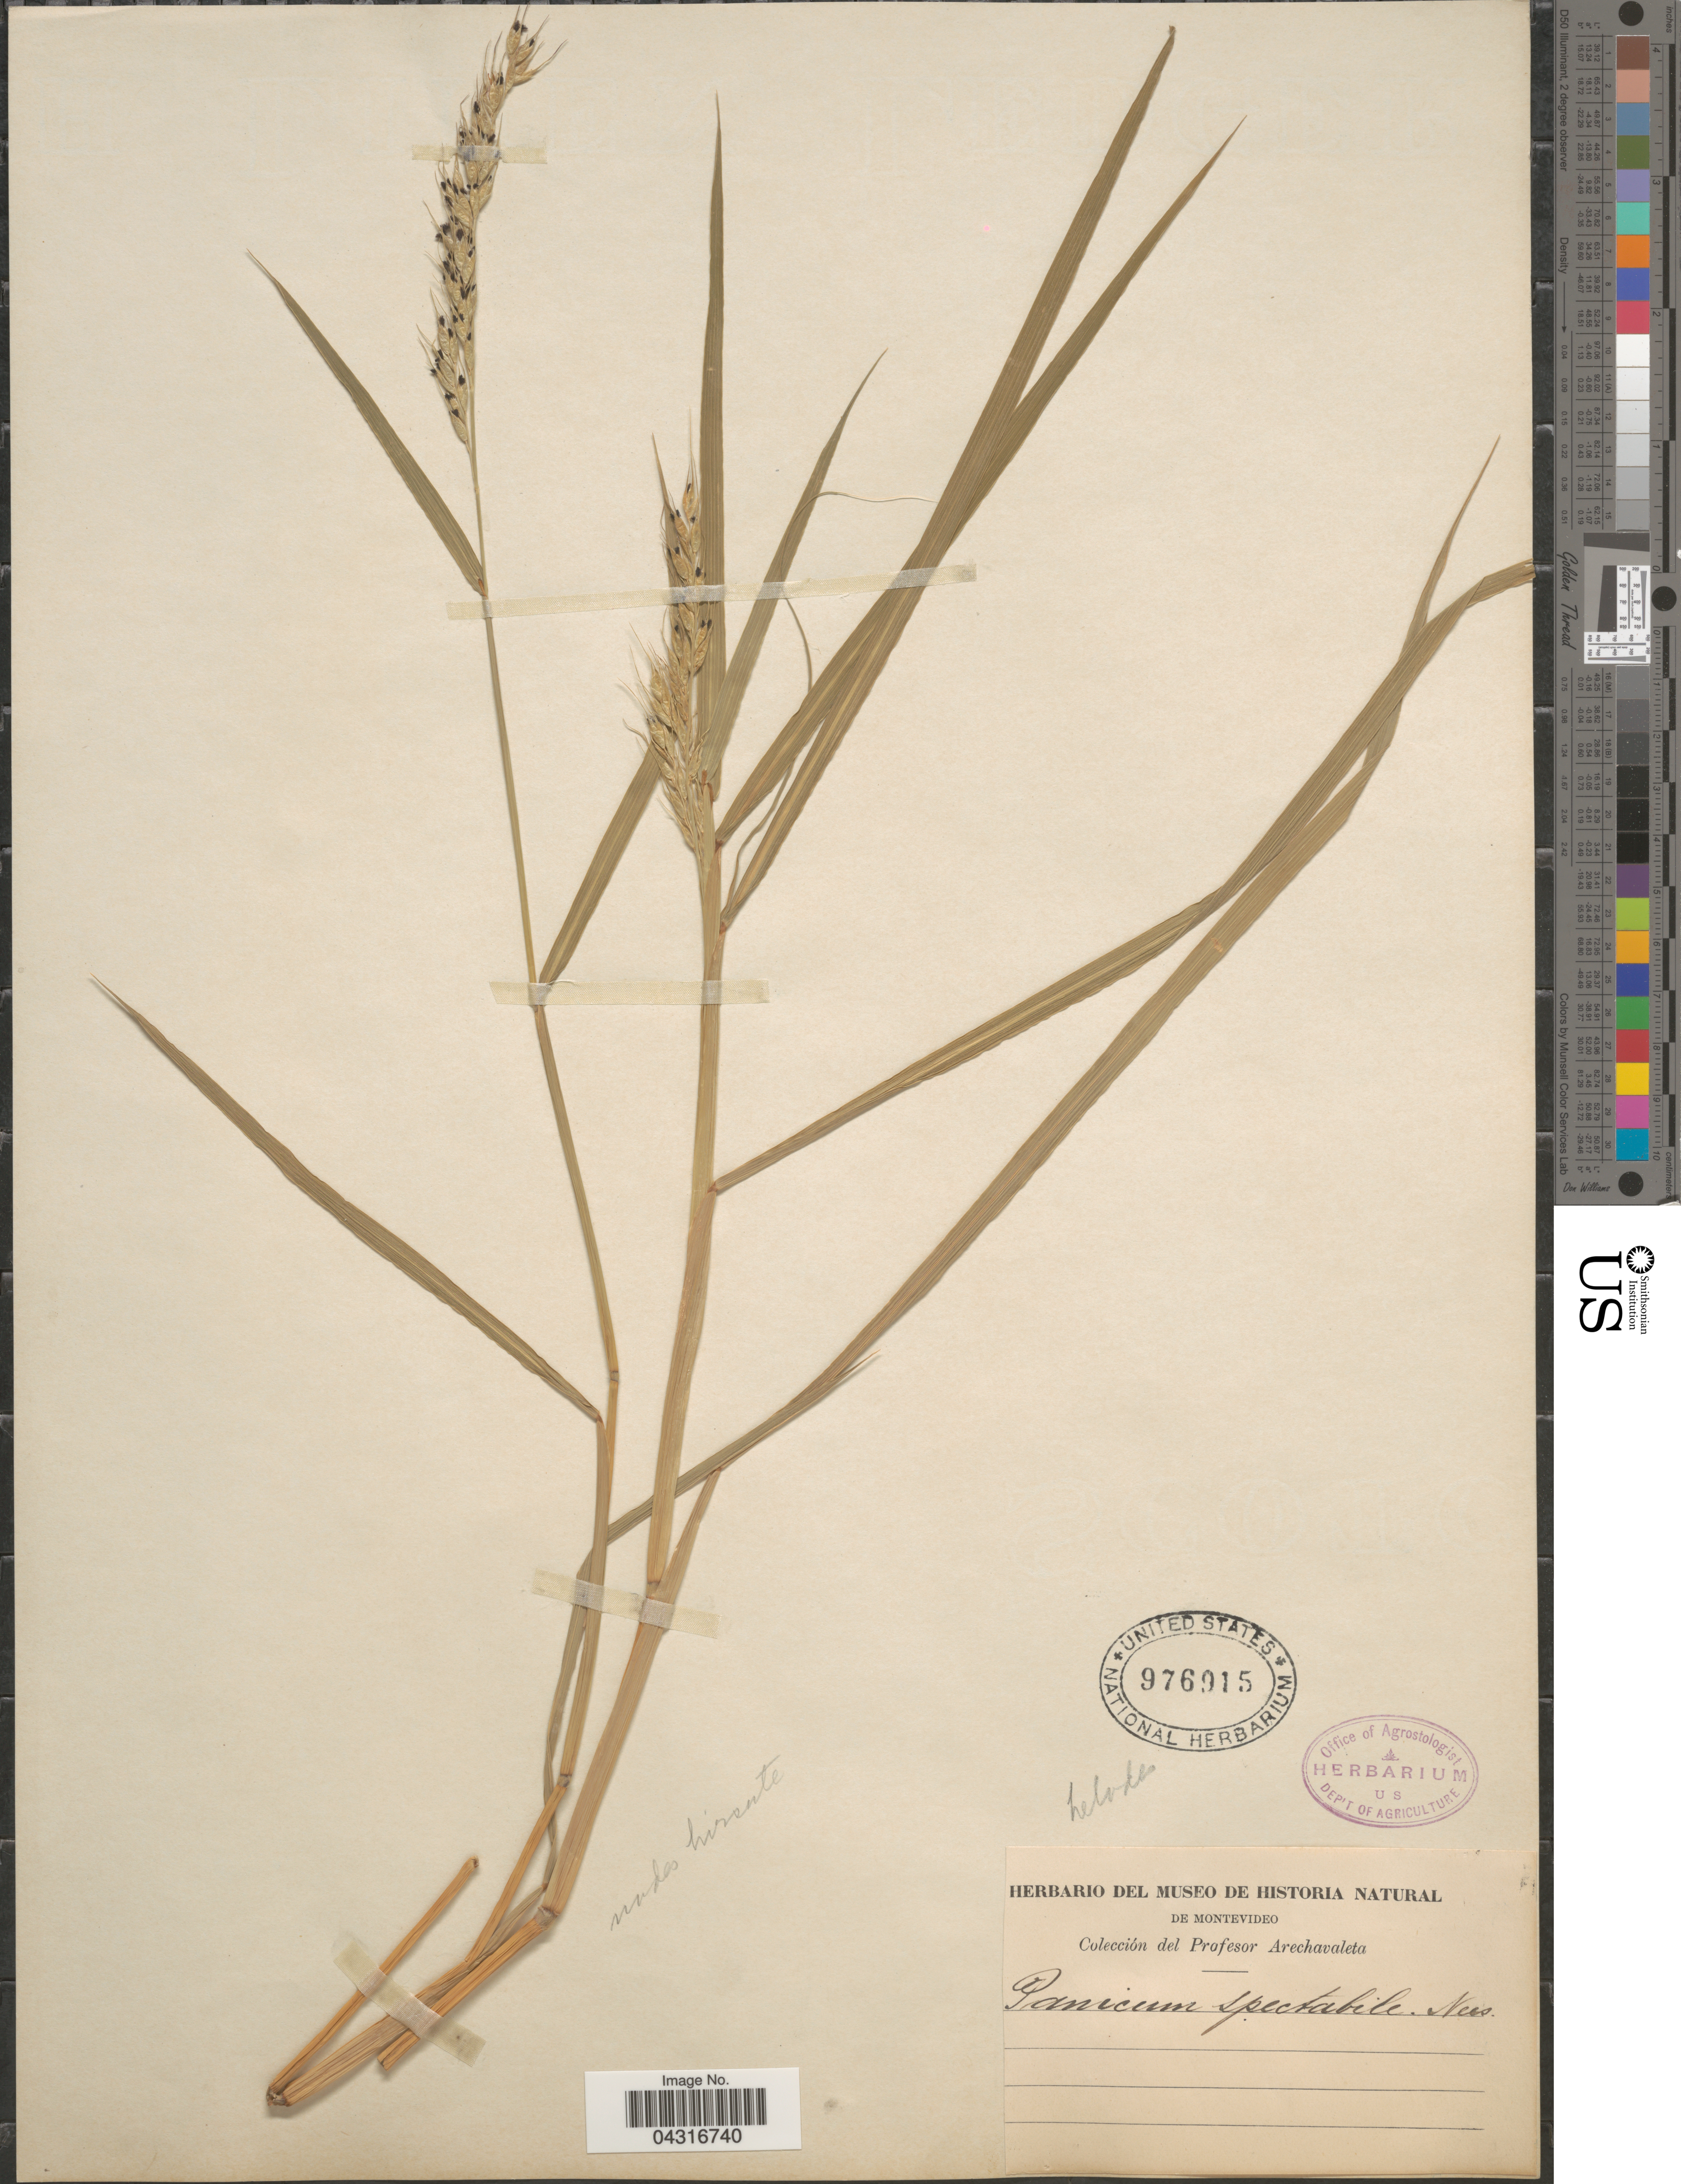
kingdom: Plantae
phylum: Tracheophyta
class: Liliopsida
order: Poales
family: Poaceae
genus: Echinochloa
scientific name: Echinochloa helodes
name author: (Hack.) Parodi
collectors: Arechavaleta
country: Uruguay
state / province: Montevideo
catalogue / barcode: US 976915